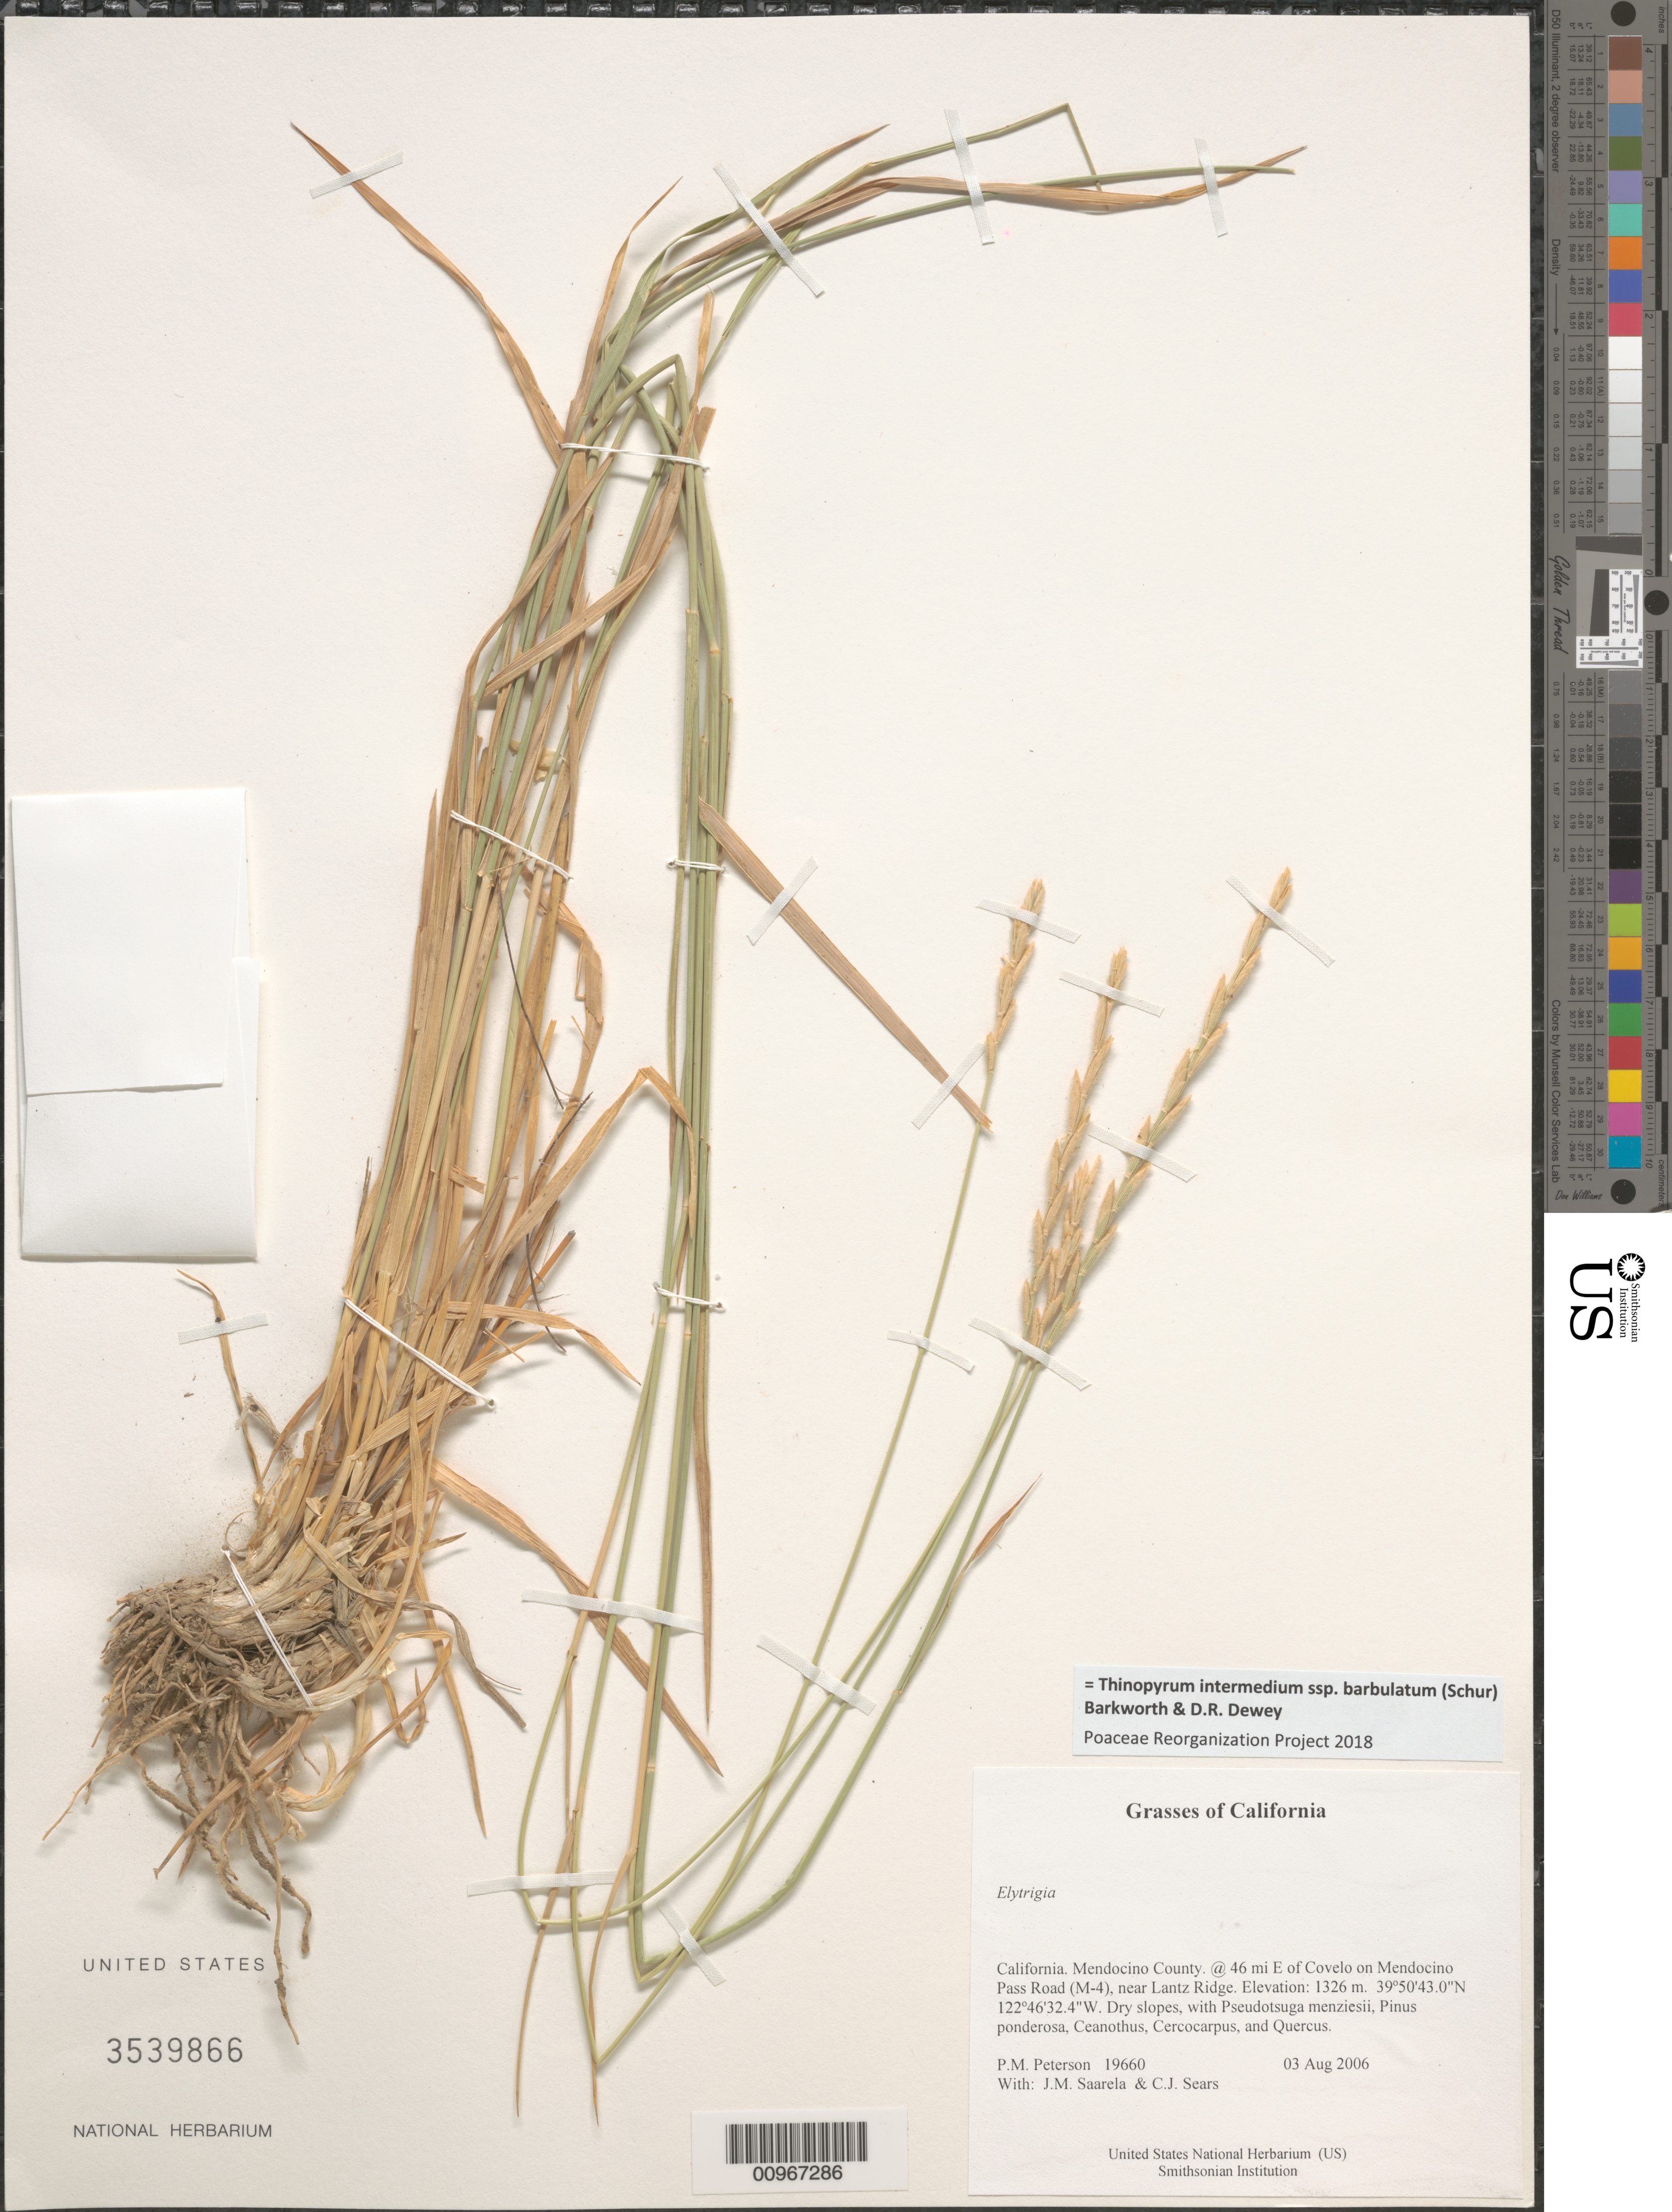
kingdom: Plantae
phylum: Tracheophyta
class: Liliopsida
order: Poales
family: Poaceae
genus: Thinopyrum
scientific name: Thinopyrum intermedium subsp. barbulatum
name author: (Schur) Barkworth & Dewey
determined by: Poaceae Reorganization Project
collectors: P. M. Peterson, J. Saarela & C. Sears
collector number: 19660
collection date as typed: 03 Aug 2006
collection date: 2006-08-03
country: United States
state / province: California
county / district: Mendocino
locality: At 46 mi E of Covelo on Mendocino Pass Road (M-4), near Lantz Ridge.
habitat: Dry slopes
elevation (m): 1326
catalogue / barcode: US 3539866